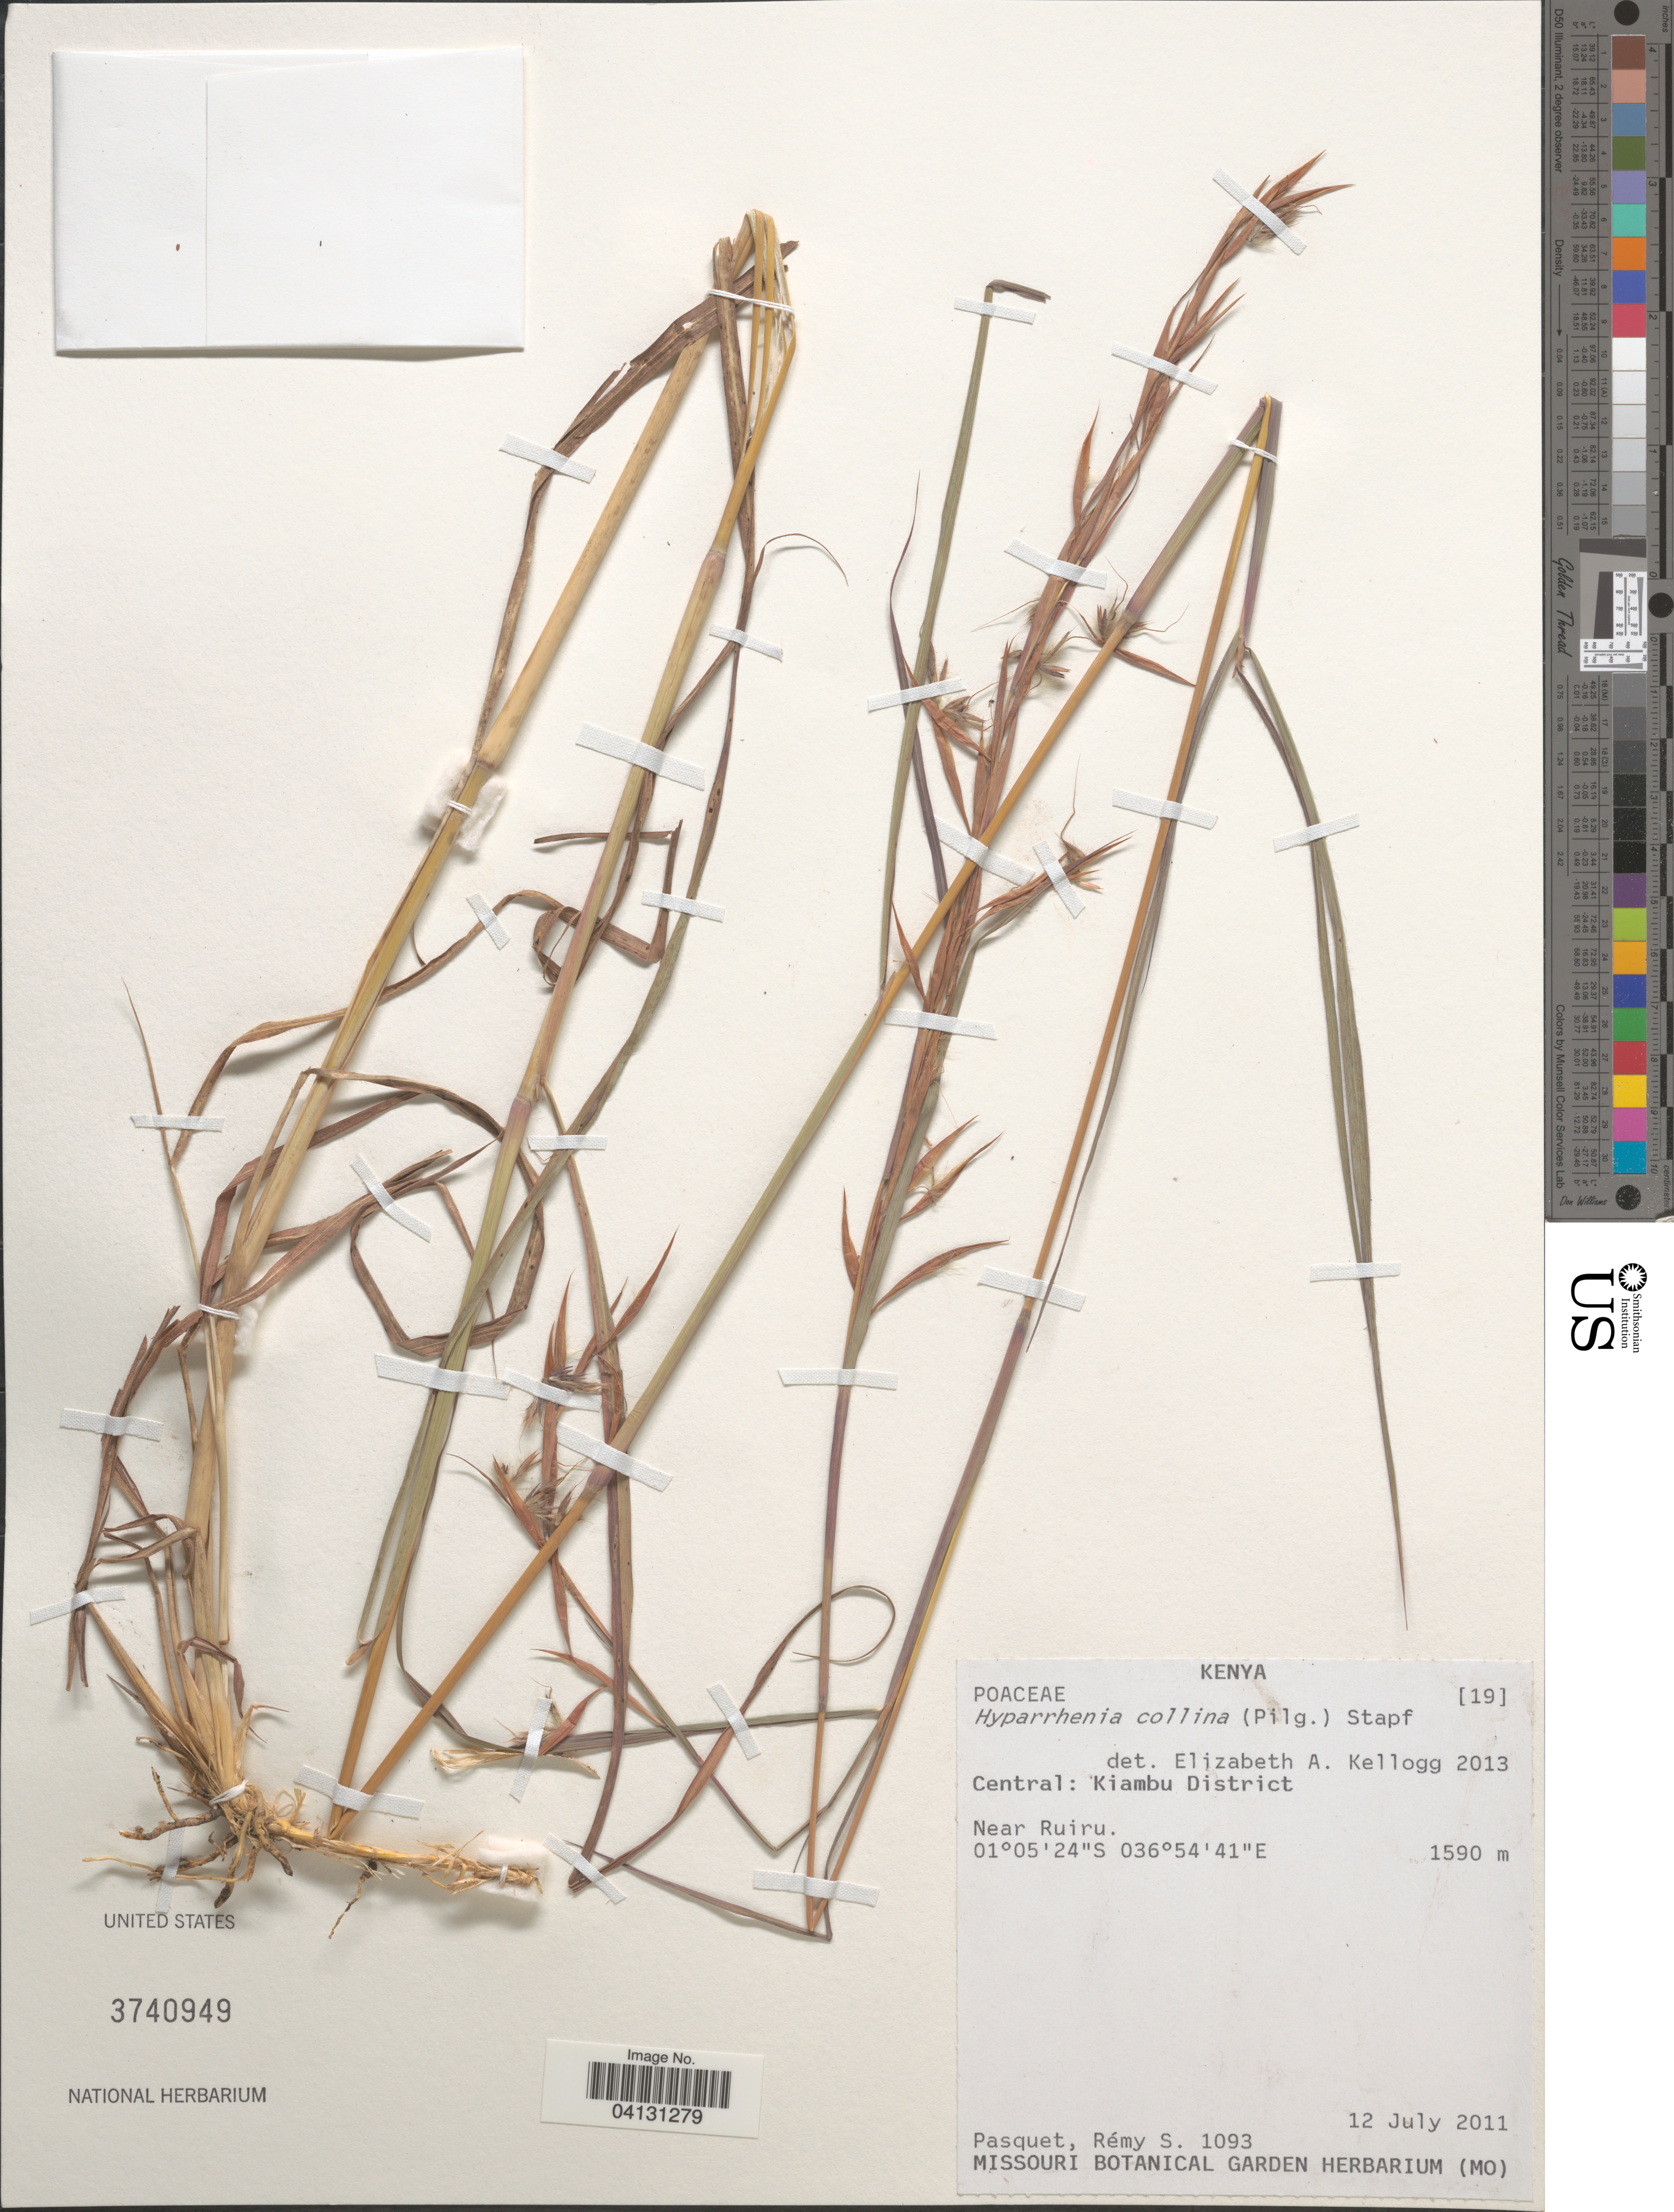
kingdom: Plantae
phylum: Tracheophyta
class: Liliopsida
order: Poales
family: Poaceae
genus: Hyparrhenia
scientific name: Hyparrhenia collina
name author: (Pilg.) Stapf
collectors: R. Pasquet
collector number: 1093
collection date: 2011-07-12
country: Kenya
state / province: Kiambu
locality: Central: Kiambu District. Near Ruiru.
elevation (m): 1590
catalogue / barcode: US 3740949